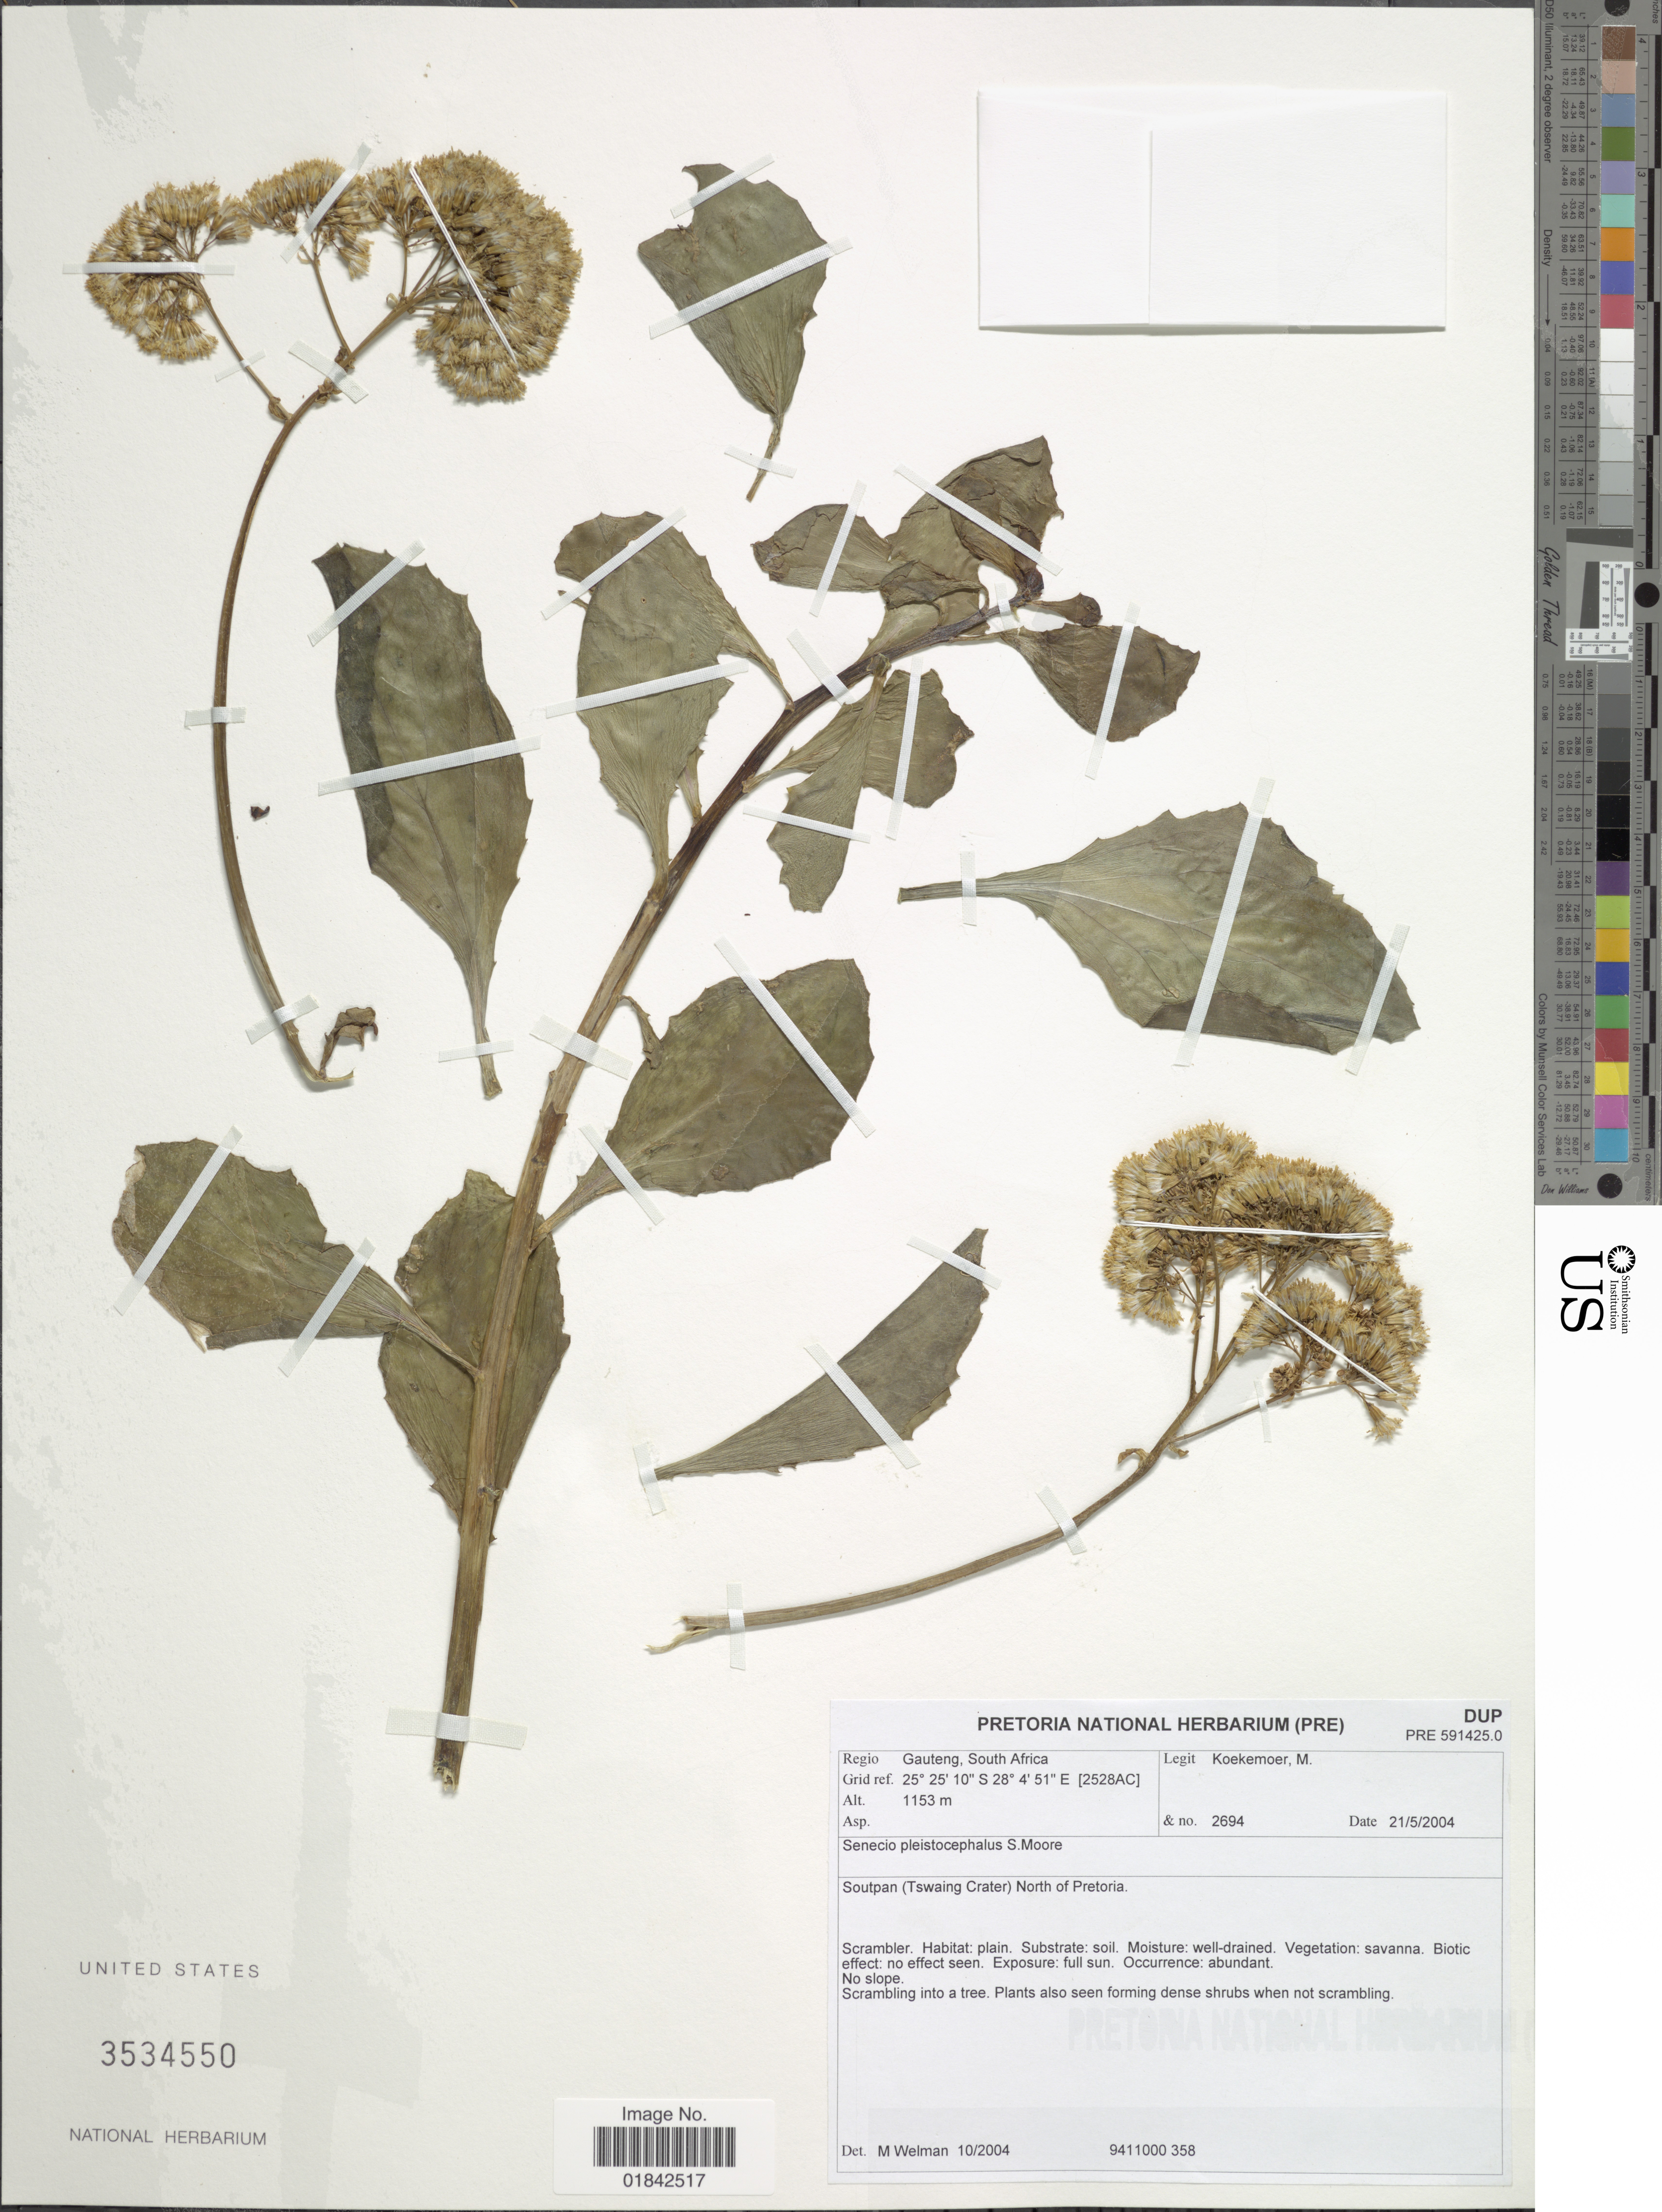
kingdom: Plantae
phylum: Tracheophyta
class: Magnoliopsida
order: Asterales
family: Asteraceae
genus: Senecio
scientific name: Senecio pleistocephalus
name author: S. Moore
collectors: M. Koekemoer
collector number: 2694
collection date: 2004-05-21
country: South Africa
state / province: Gauteng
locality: Soutpan (Tswaing Crater) North of Pretoria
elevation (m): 1153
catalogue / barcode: US 3534550